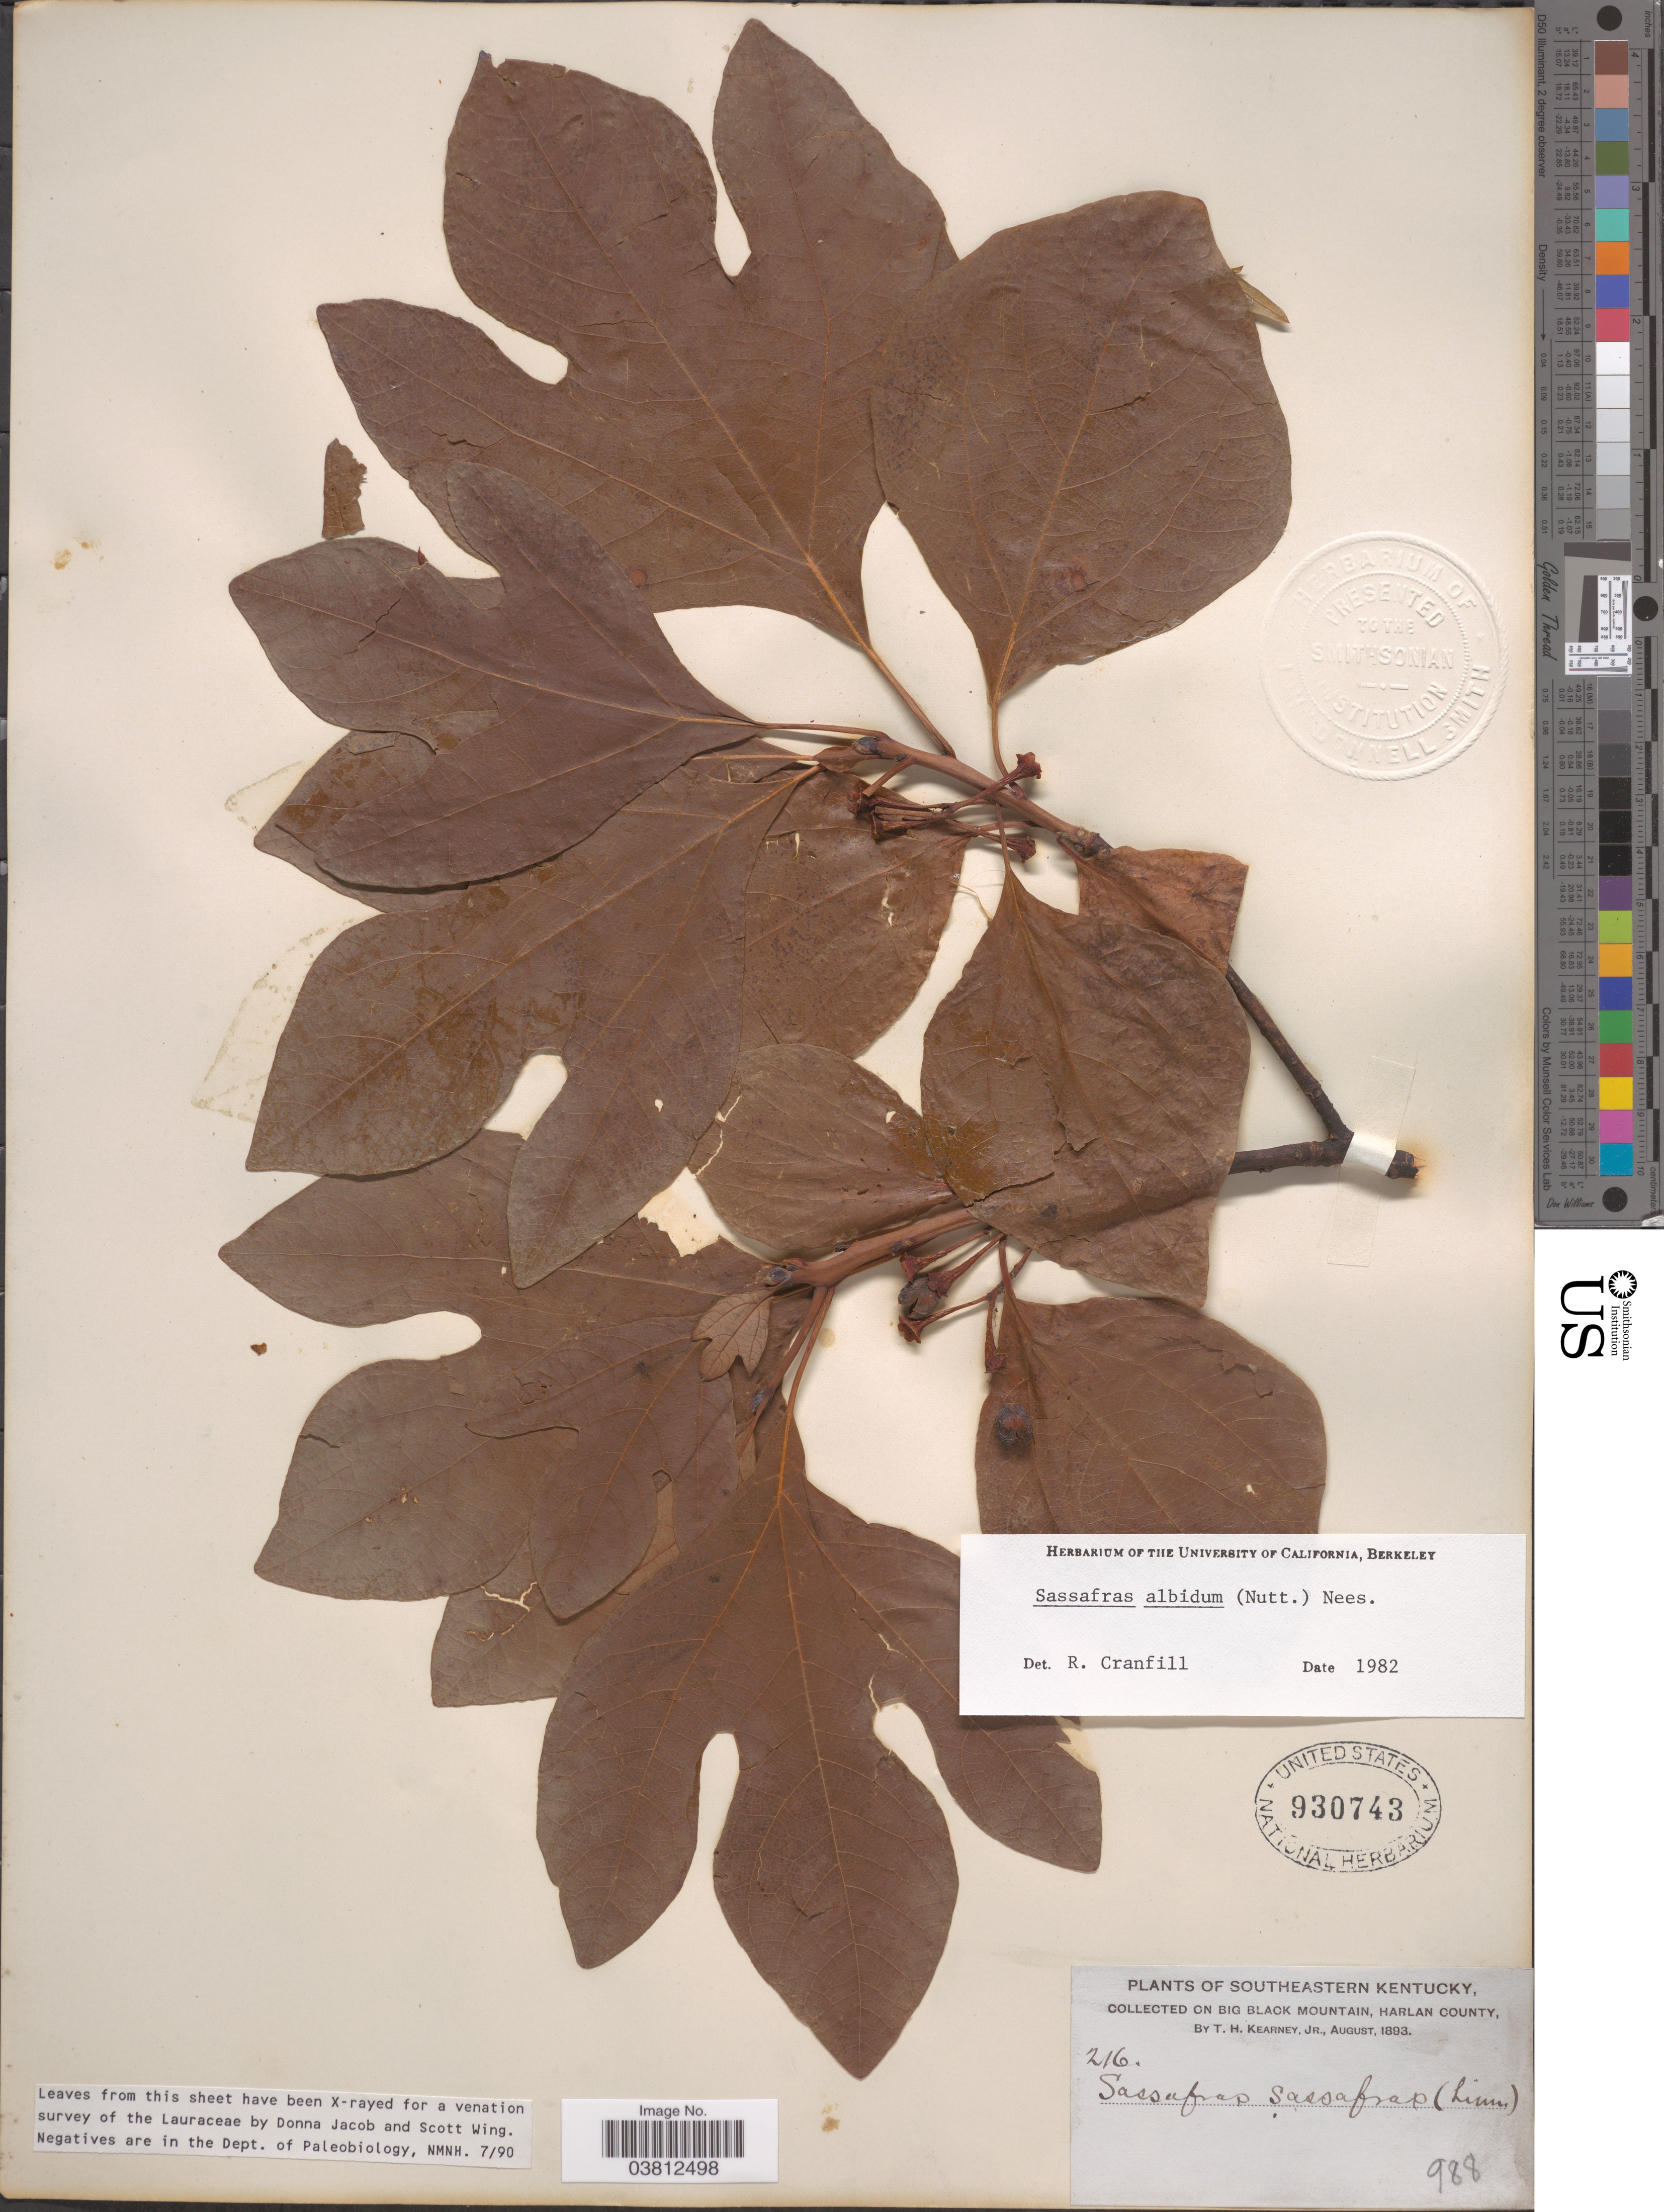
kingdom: Plantae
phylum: Tracheophyta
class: Magnoliopsida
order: Laurales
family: Lauraceae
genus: Sassafras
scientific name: Sassafras albidum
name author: (Nutt.) Nees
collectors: T. H. Kearney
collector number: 216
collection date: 1893-08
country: United States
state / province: Kentucky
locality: Southeastern Kentucky. On Big Black Mountain, Harlan County.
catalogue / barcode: US 930743